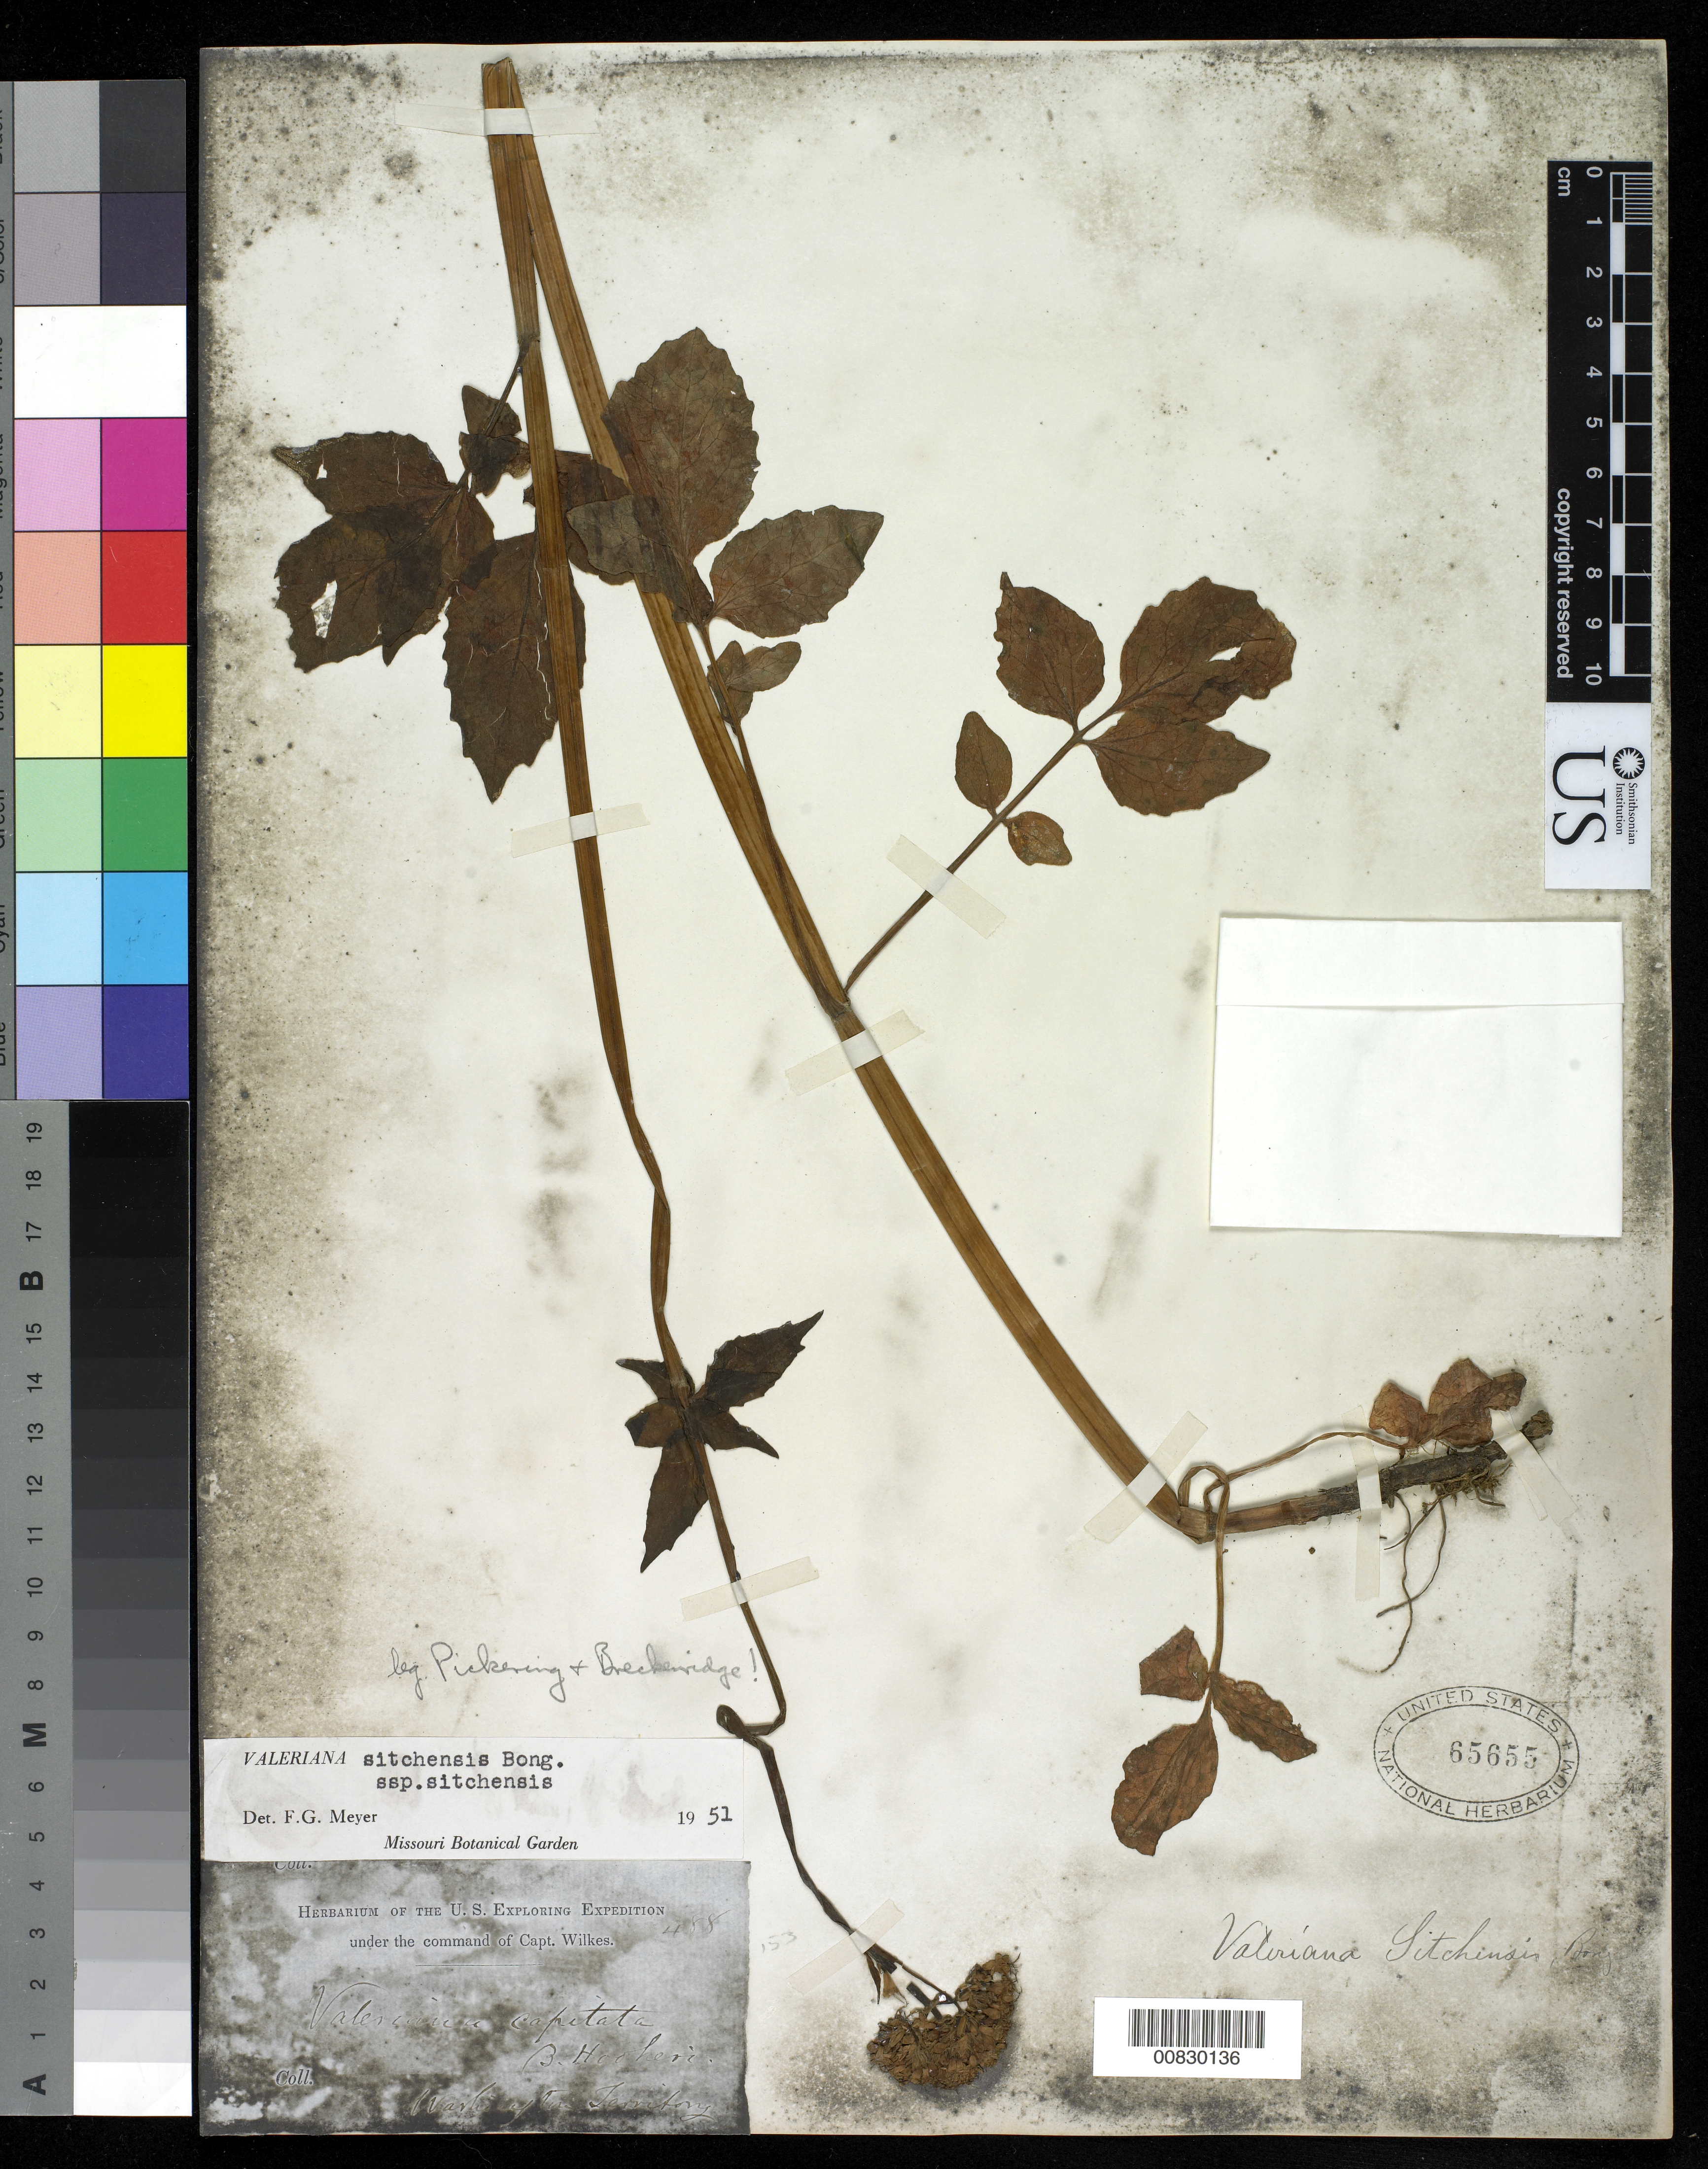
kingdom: Plantae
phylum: Tracheophyta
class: Magnoliopsida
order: Dipsacales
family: Caprifoliaceae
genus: Valeriana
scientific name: Valeriana sitchensis subsp. sitchensis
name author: Bong.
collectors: Wilkes Explor. Exped.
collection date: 1838/1842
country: United States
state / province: Washington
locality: Washington Territory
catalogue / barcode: US 65655